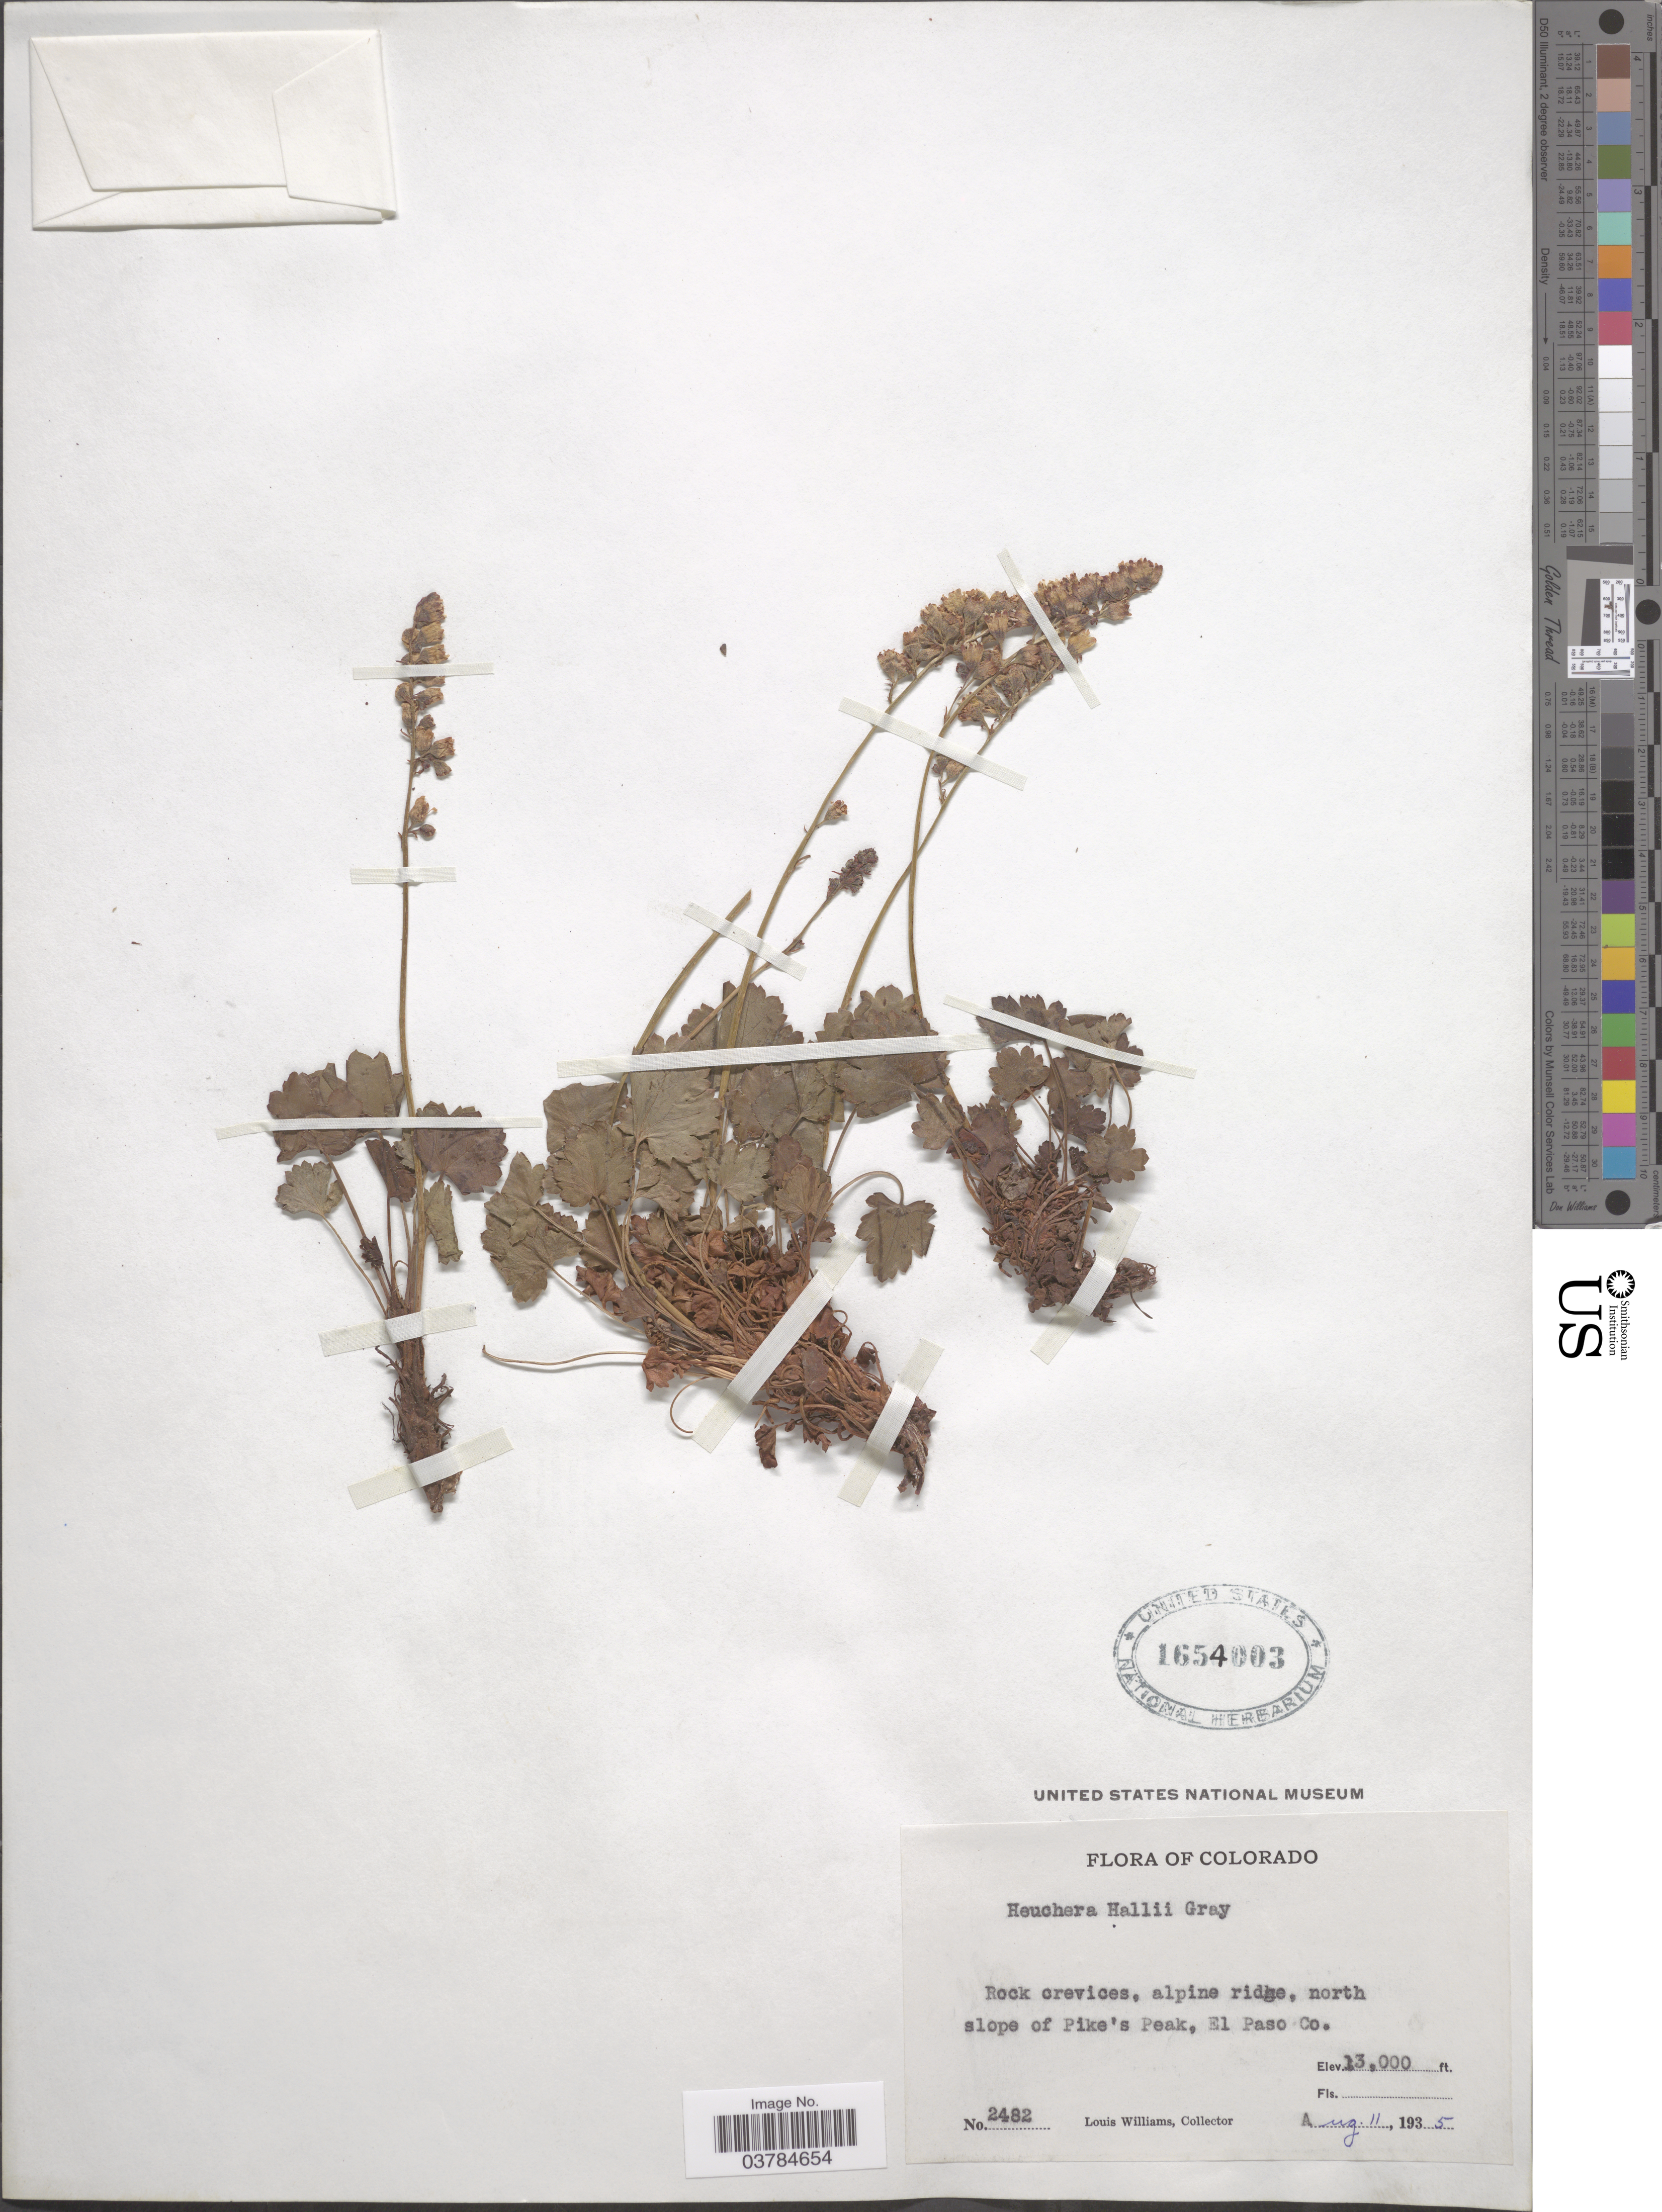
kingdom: Plantae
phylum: Tracheophyta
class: Magnoliopsida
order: Saxifragales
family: Saxifragaceae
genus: Heuchera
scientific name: Heuchera hallii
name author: A. Gray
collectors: L. Williams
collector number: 2482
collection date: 1935-08-11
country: United States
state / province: Colorado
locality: Rock crevices, alpine ridge, north slope of Pike's Peak, El Paso Co.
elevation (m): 3962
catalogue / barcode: US 1654003